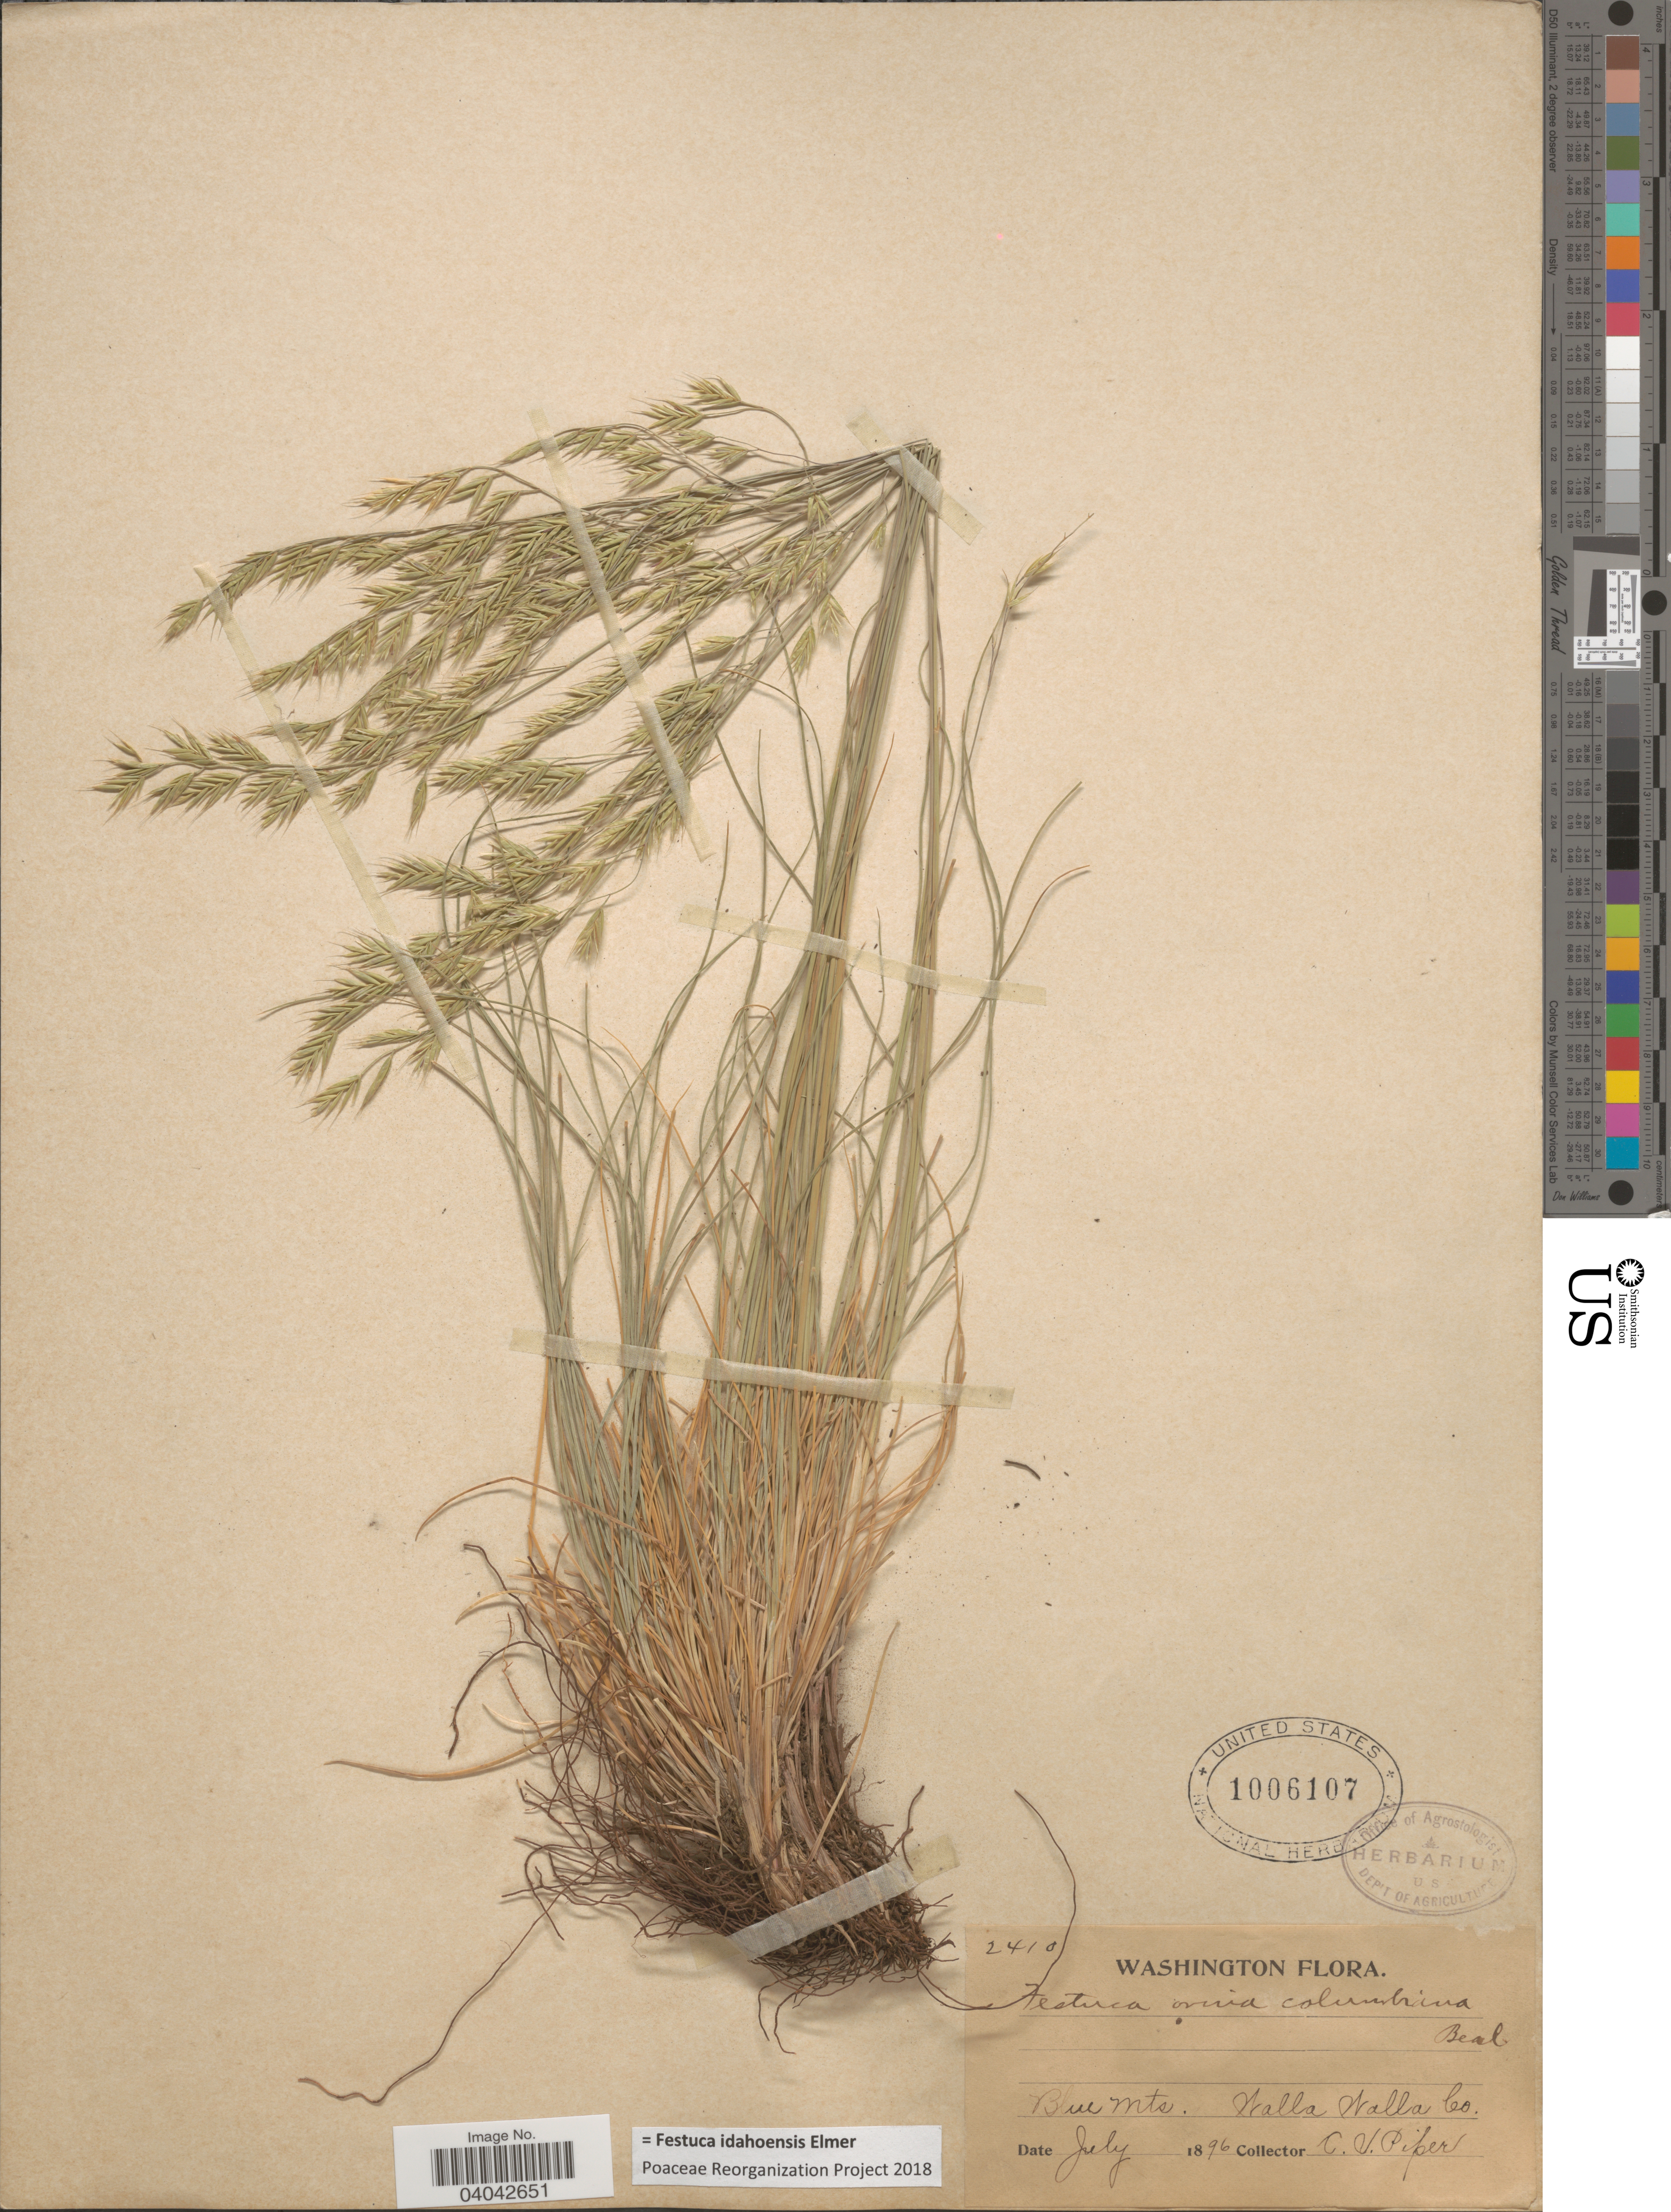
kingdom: Plantae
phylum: Tracheophyta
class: Liliopsida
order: Poales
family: Poaceae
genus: Festuca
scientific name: Festuca idahoensis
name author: Elmer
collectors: C. V. Piper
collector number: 2410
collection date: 1896-07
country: United States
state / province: Washington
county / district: Walla Walla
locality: Blue Mts. Walla Walla Co.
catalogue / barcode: US 1006107